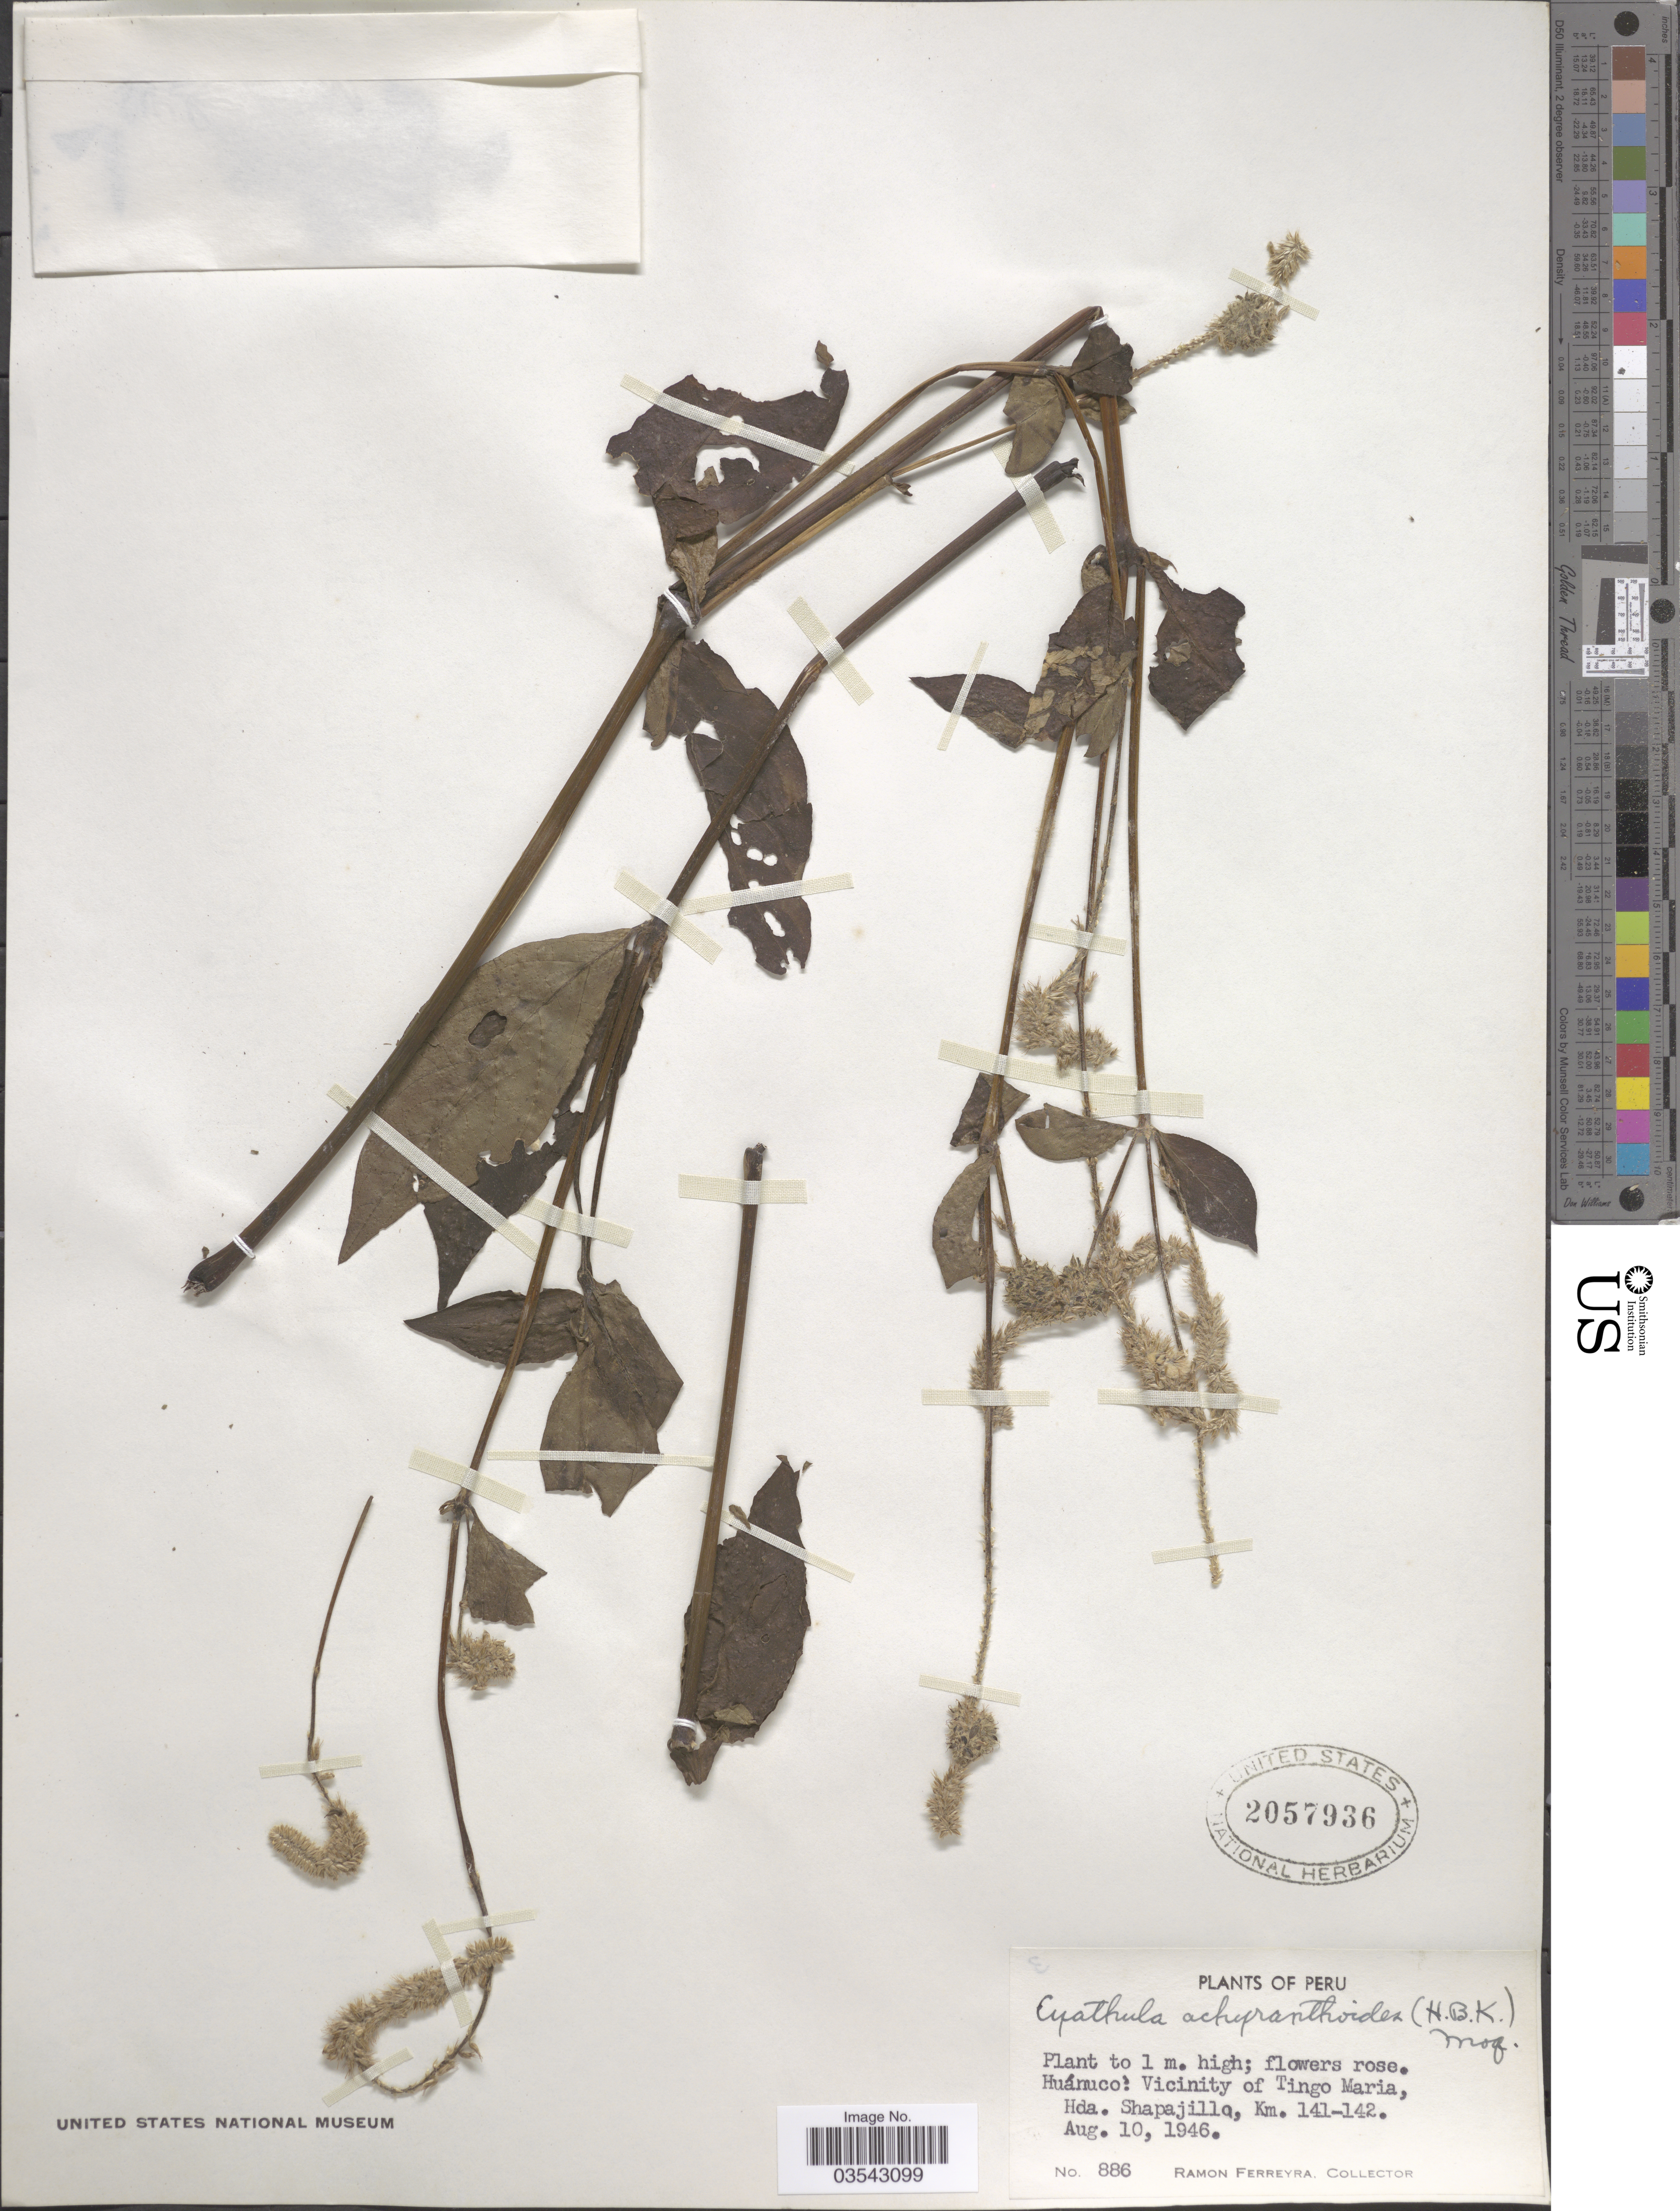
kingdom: Plantae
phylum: Tracheophyta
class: Magnoliopsida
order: Caryophyllales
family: Amaranthaceae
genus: Cyathula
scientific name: Cyathula achyranthoides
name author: (Kunth) Moq.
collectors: R. A. Ferreyra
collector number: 886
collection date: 1946-08-10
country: Peru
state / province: Huánuco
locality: Vicinity of Tingo Maria, Hda. Shapajillo, Km. 141-142.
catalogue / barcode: US 2057936